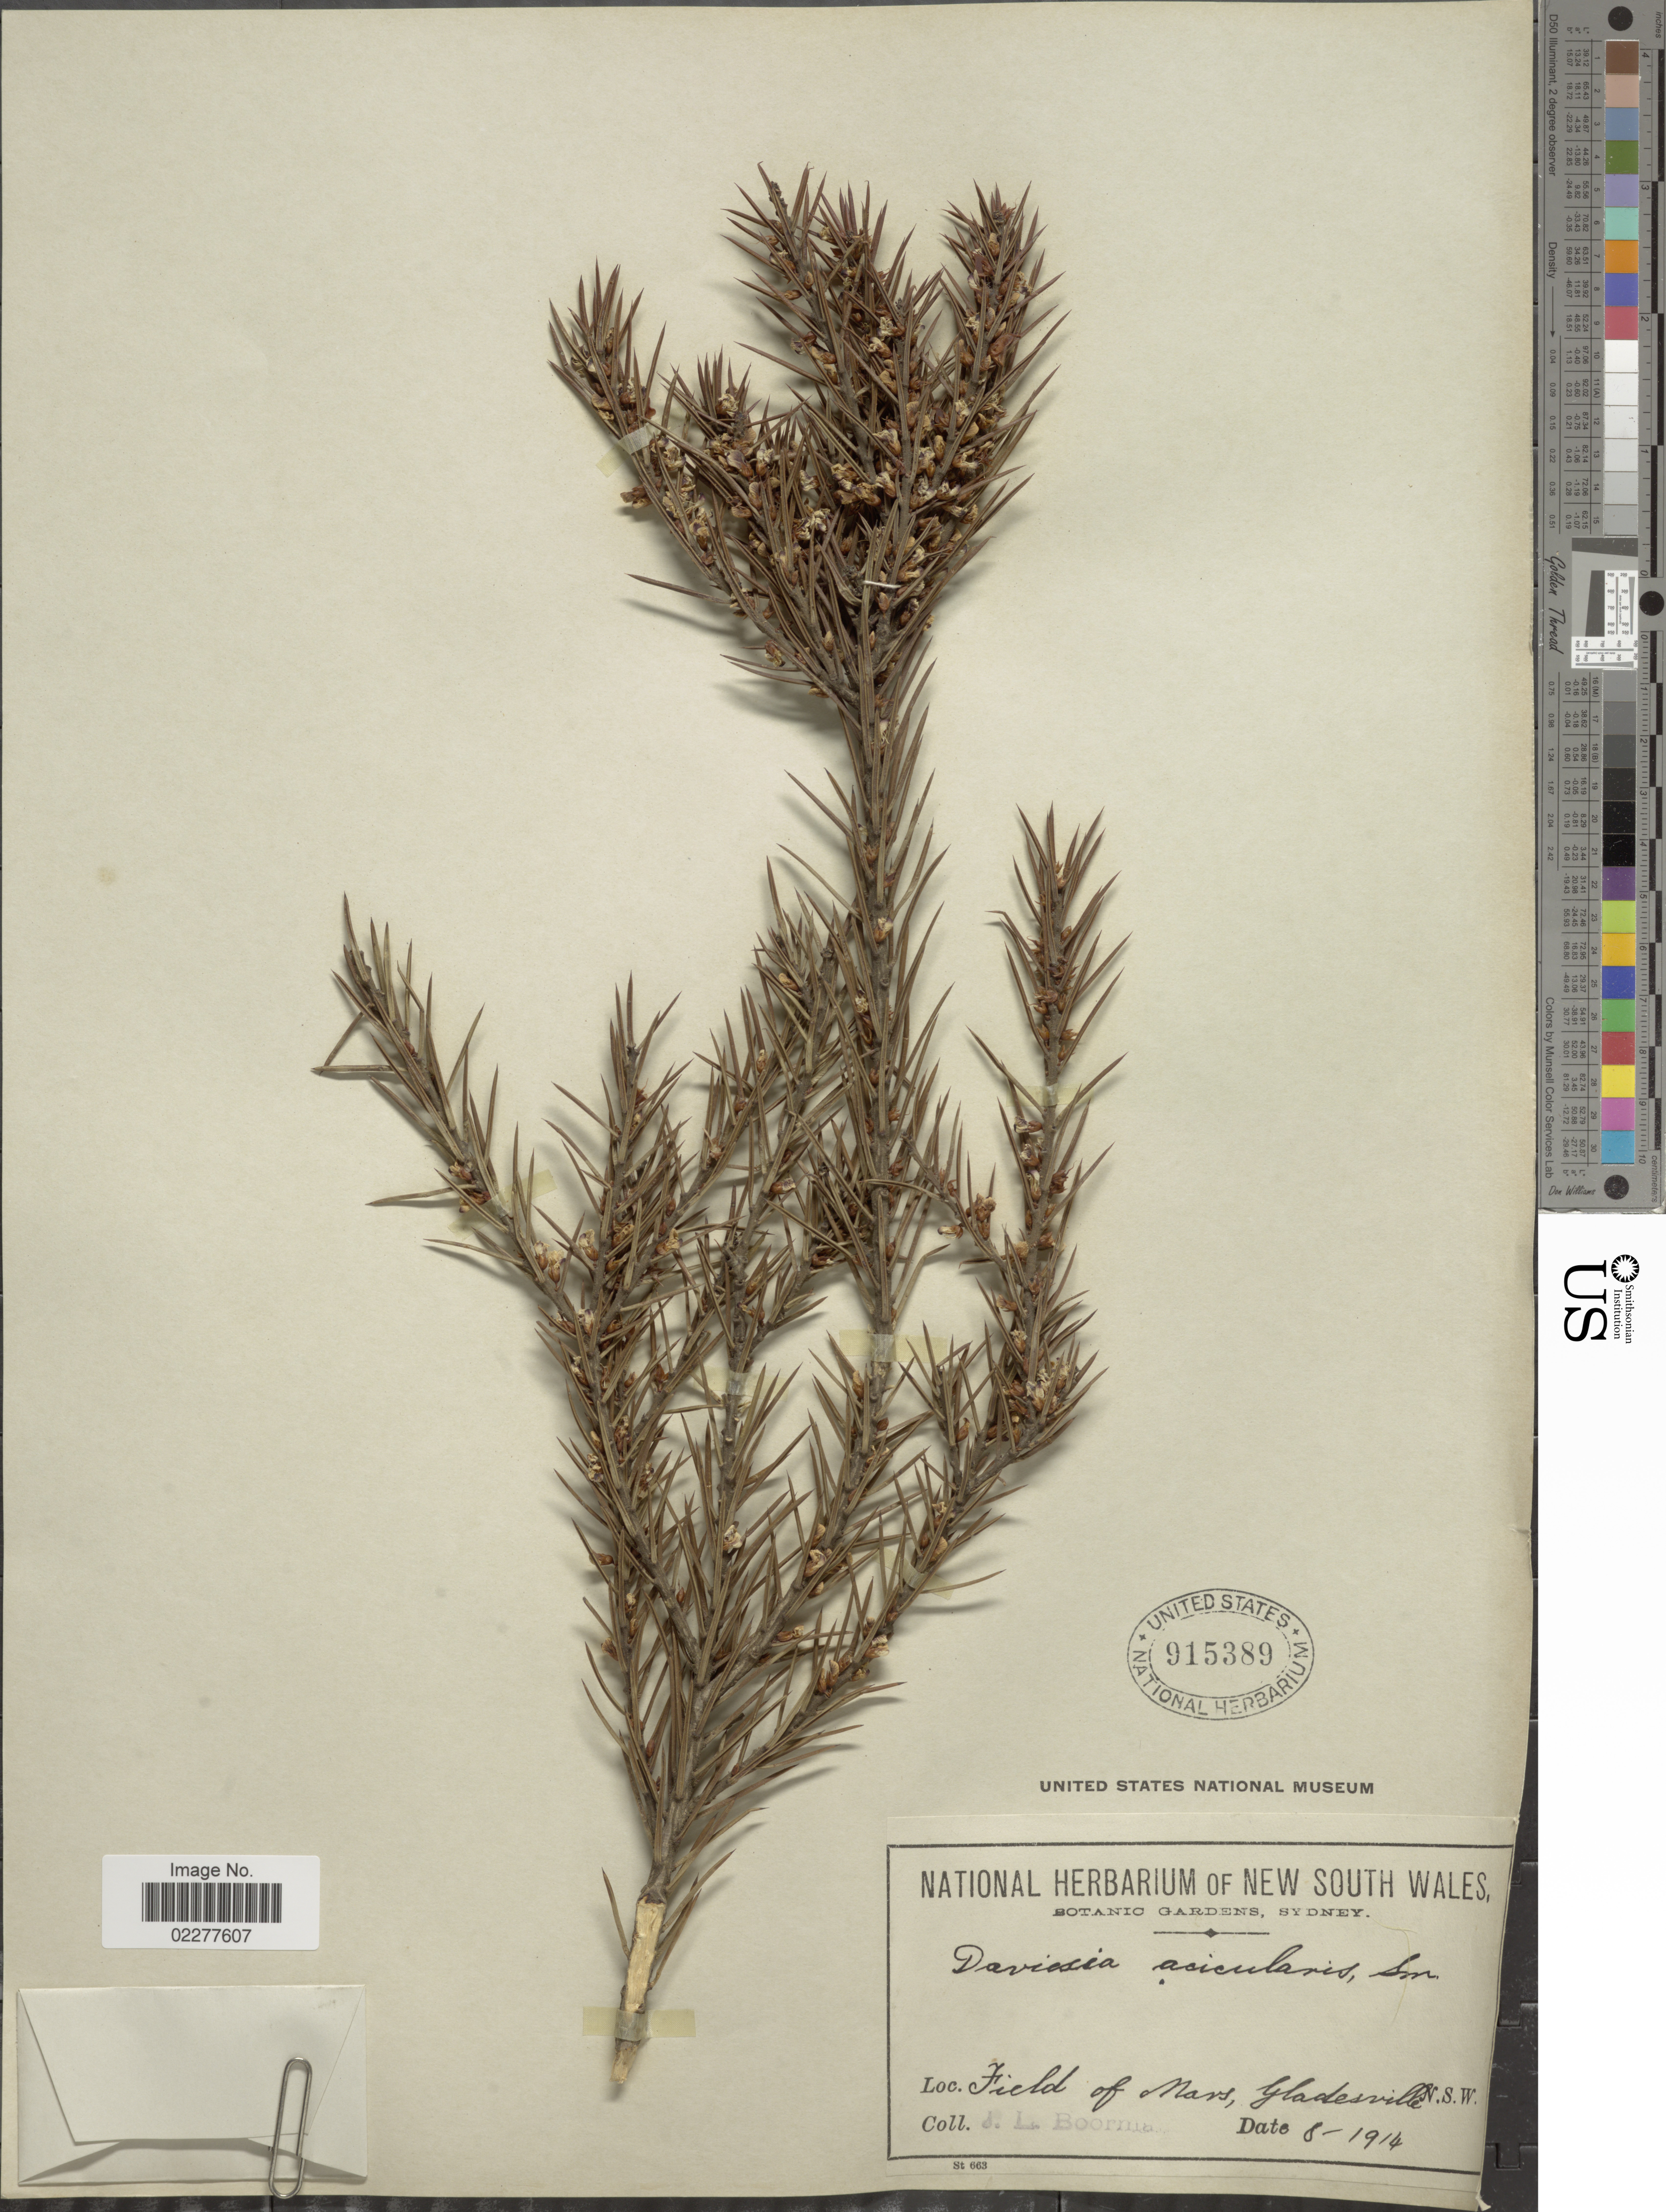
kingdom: Plantae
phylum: Tracheophyta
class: Magnoliopsida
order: Fabales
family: Fabaceae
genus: Daviesia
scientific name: Daviesia acicularis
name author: Sm.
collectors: J. Boorman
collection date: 1914-08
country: Australia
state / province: New South Wales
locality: Field of Nars, Gladesville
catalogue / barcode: US 915389